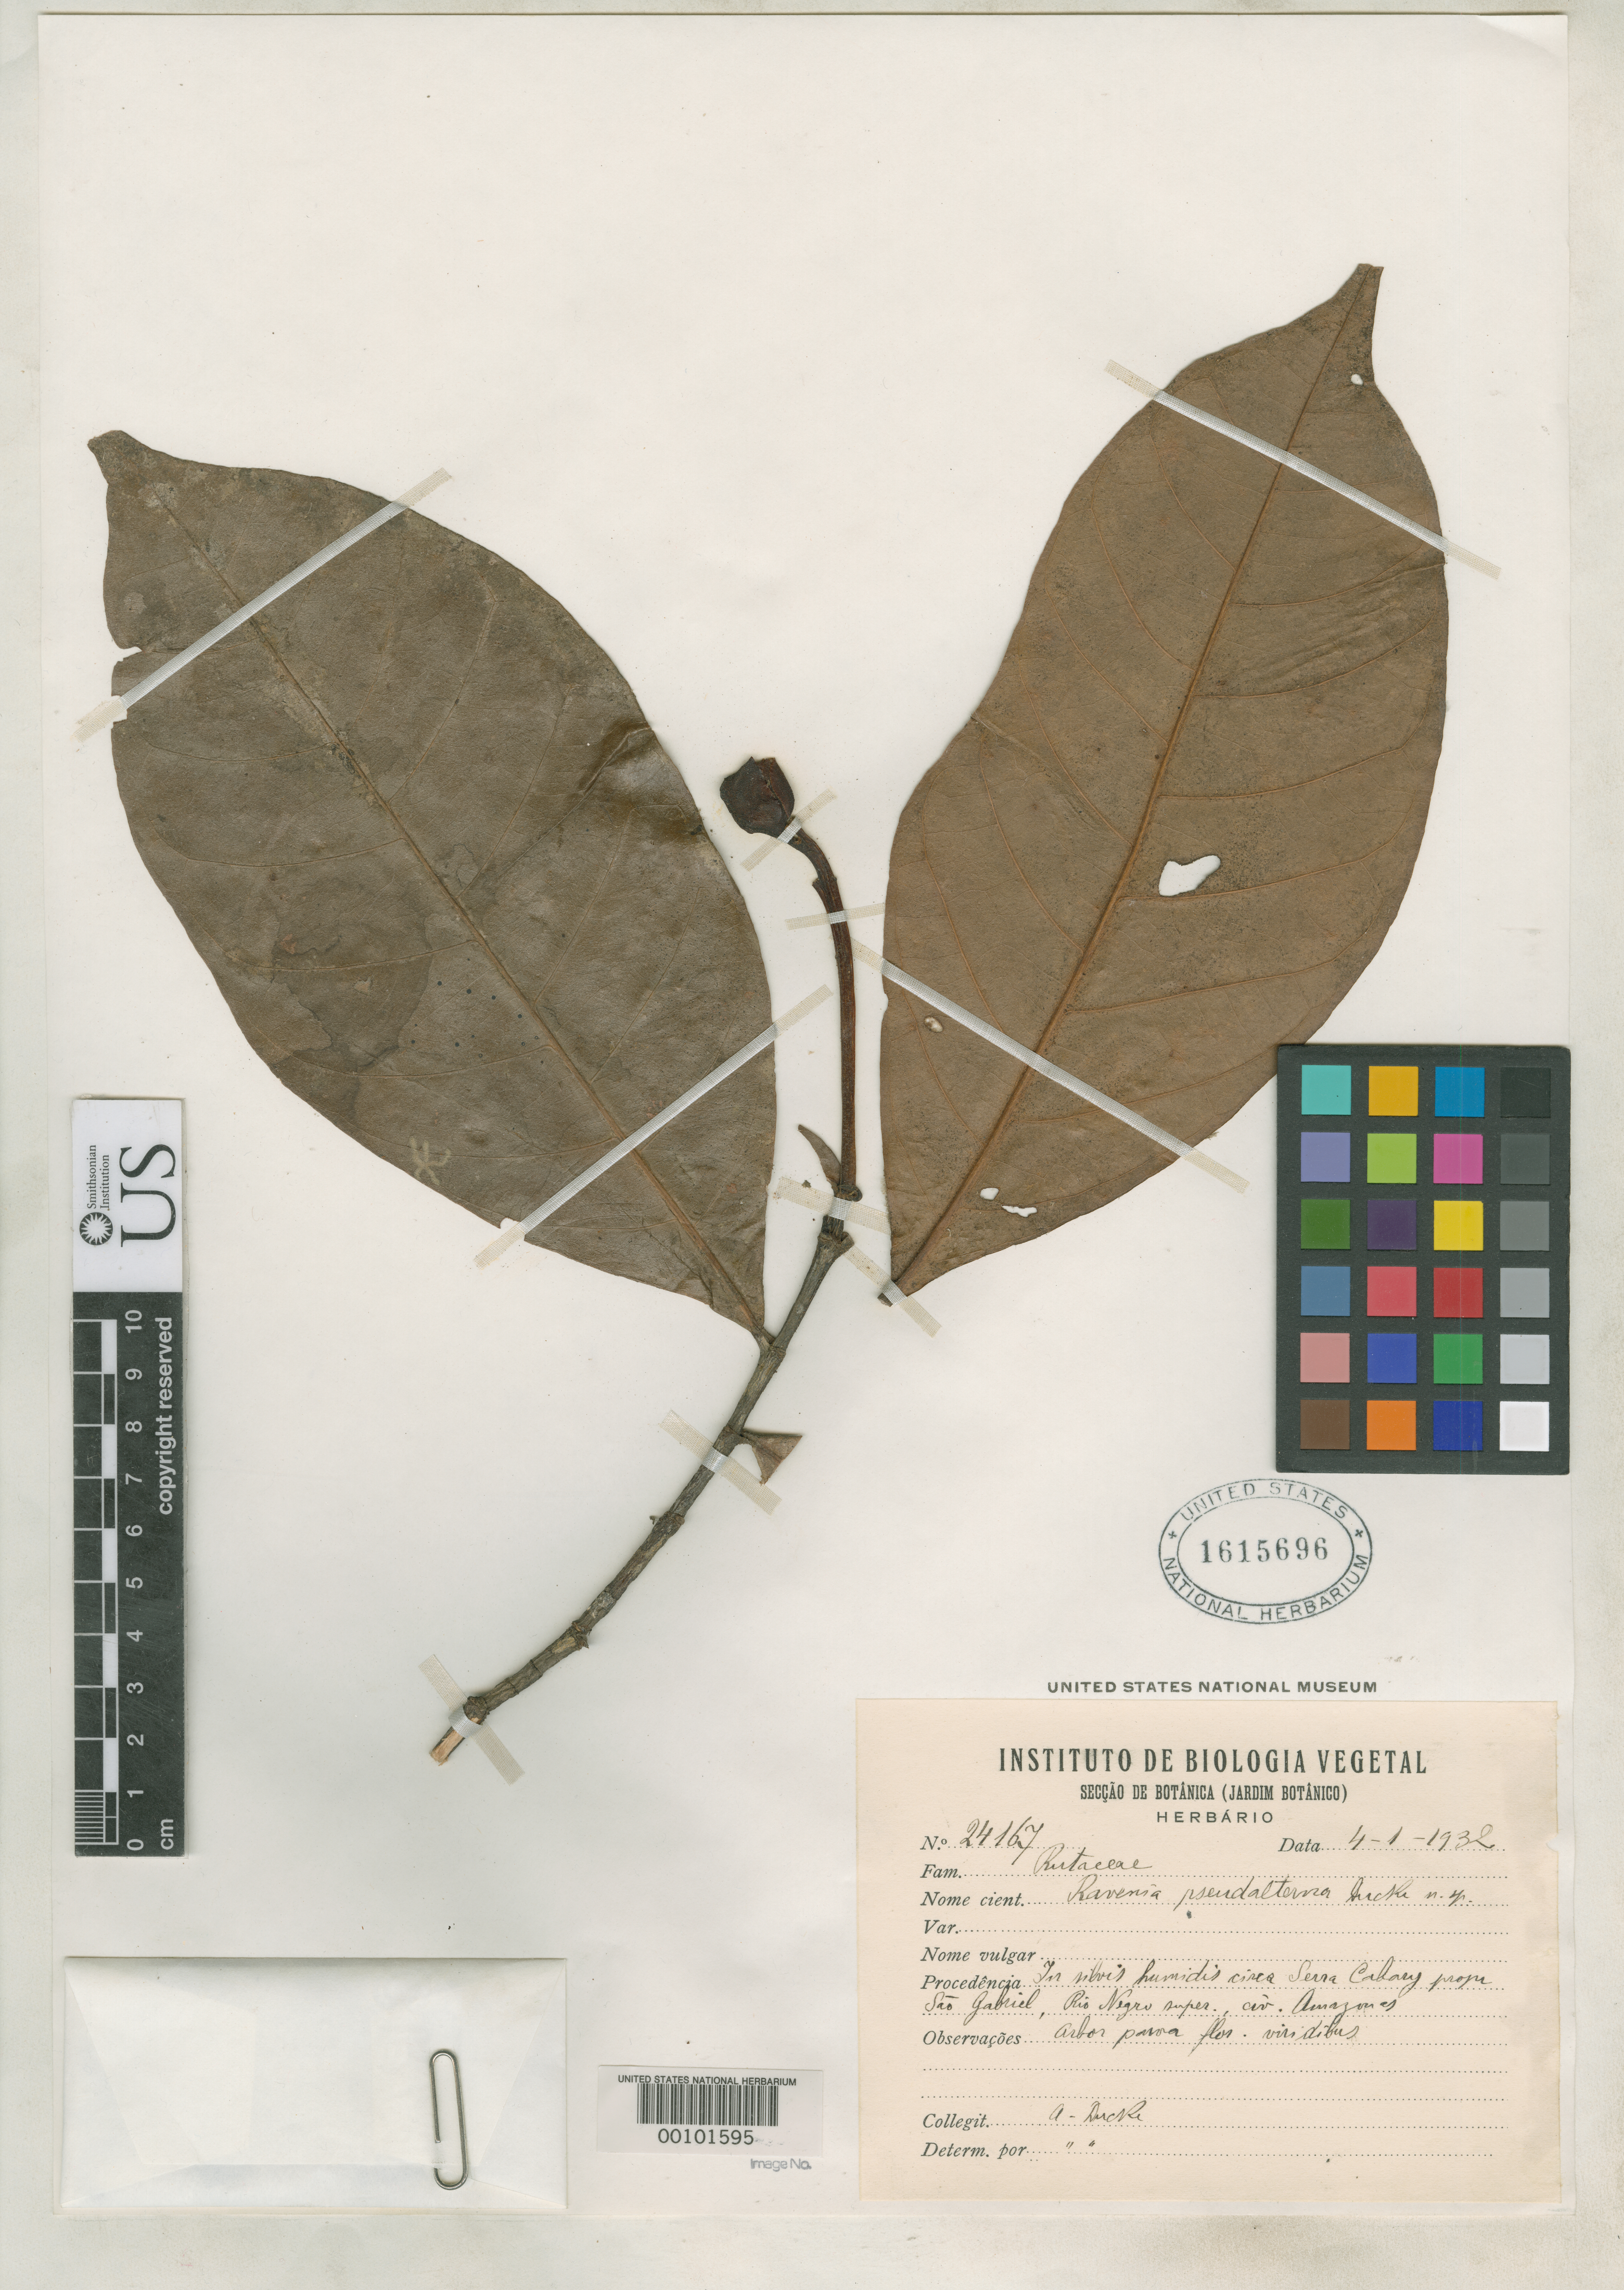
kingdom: Plantae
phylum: Tracheophyta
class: Magnoliopsida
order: Sapindales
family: Rutaceae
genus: Ravenia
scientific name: Ravenia pseudalterna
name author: Ducke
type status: Isotype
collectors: A. Ducke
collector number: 24167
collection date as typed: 04 Jan 1932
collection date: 1932-01-04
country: Brazil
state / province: Amazonas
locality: Circa Serra Cabary, Sao Gabriel, Rio Negro super.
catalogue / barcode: US 1615696